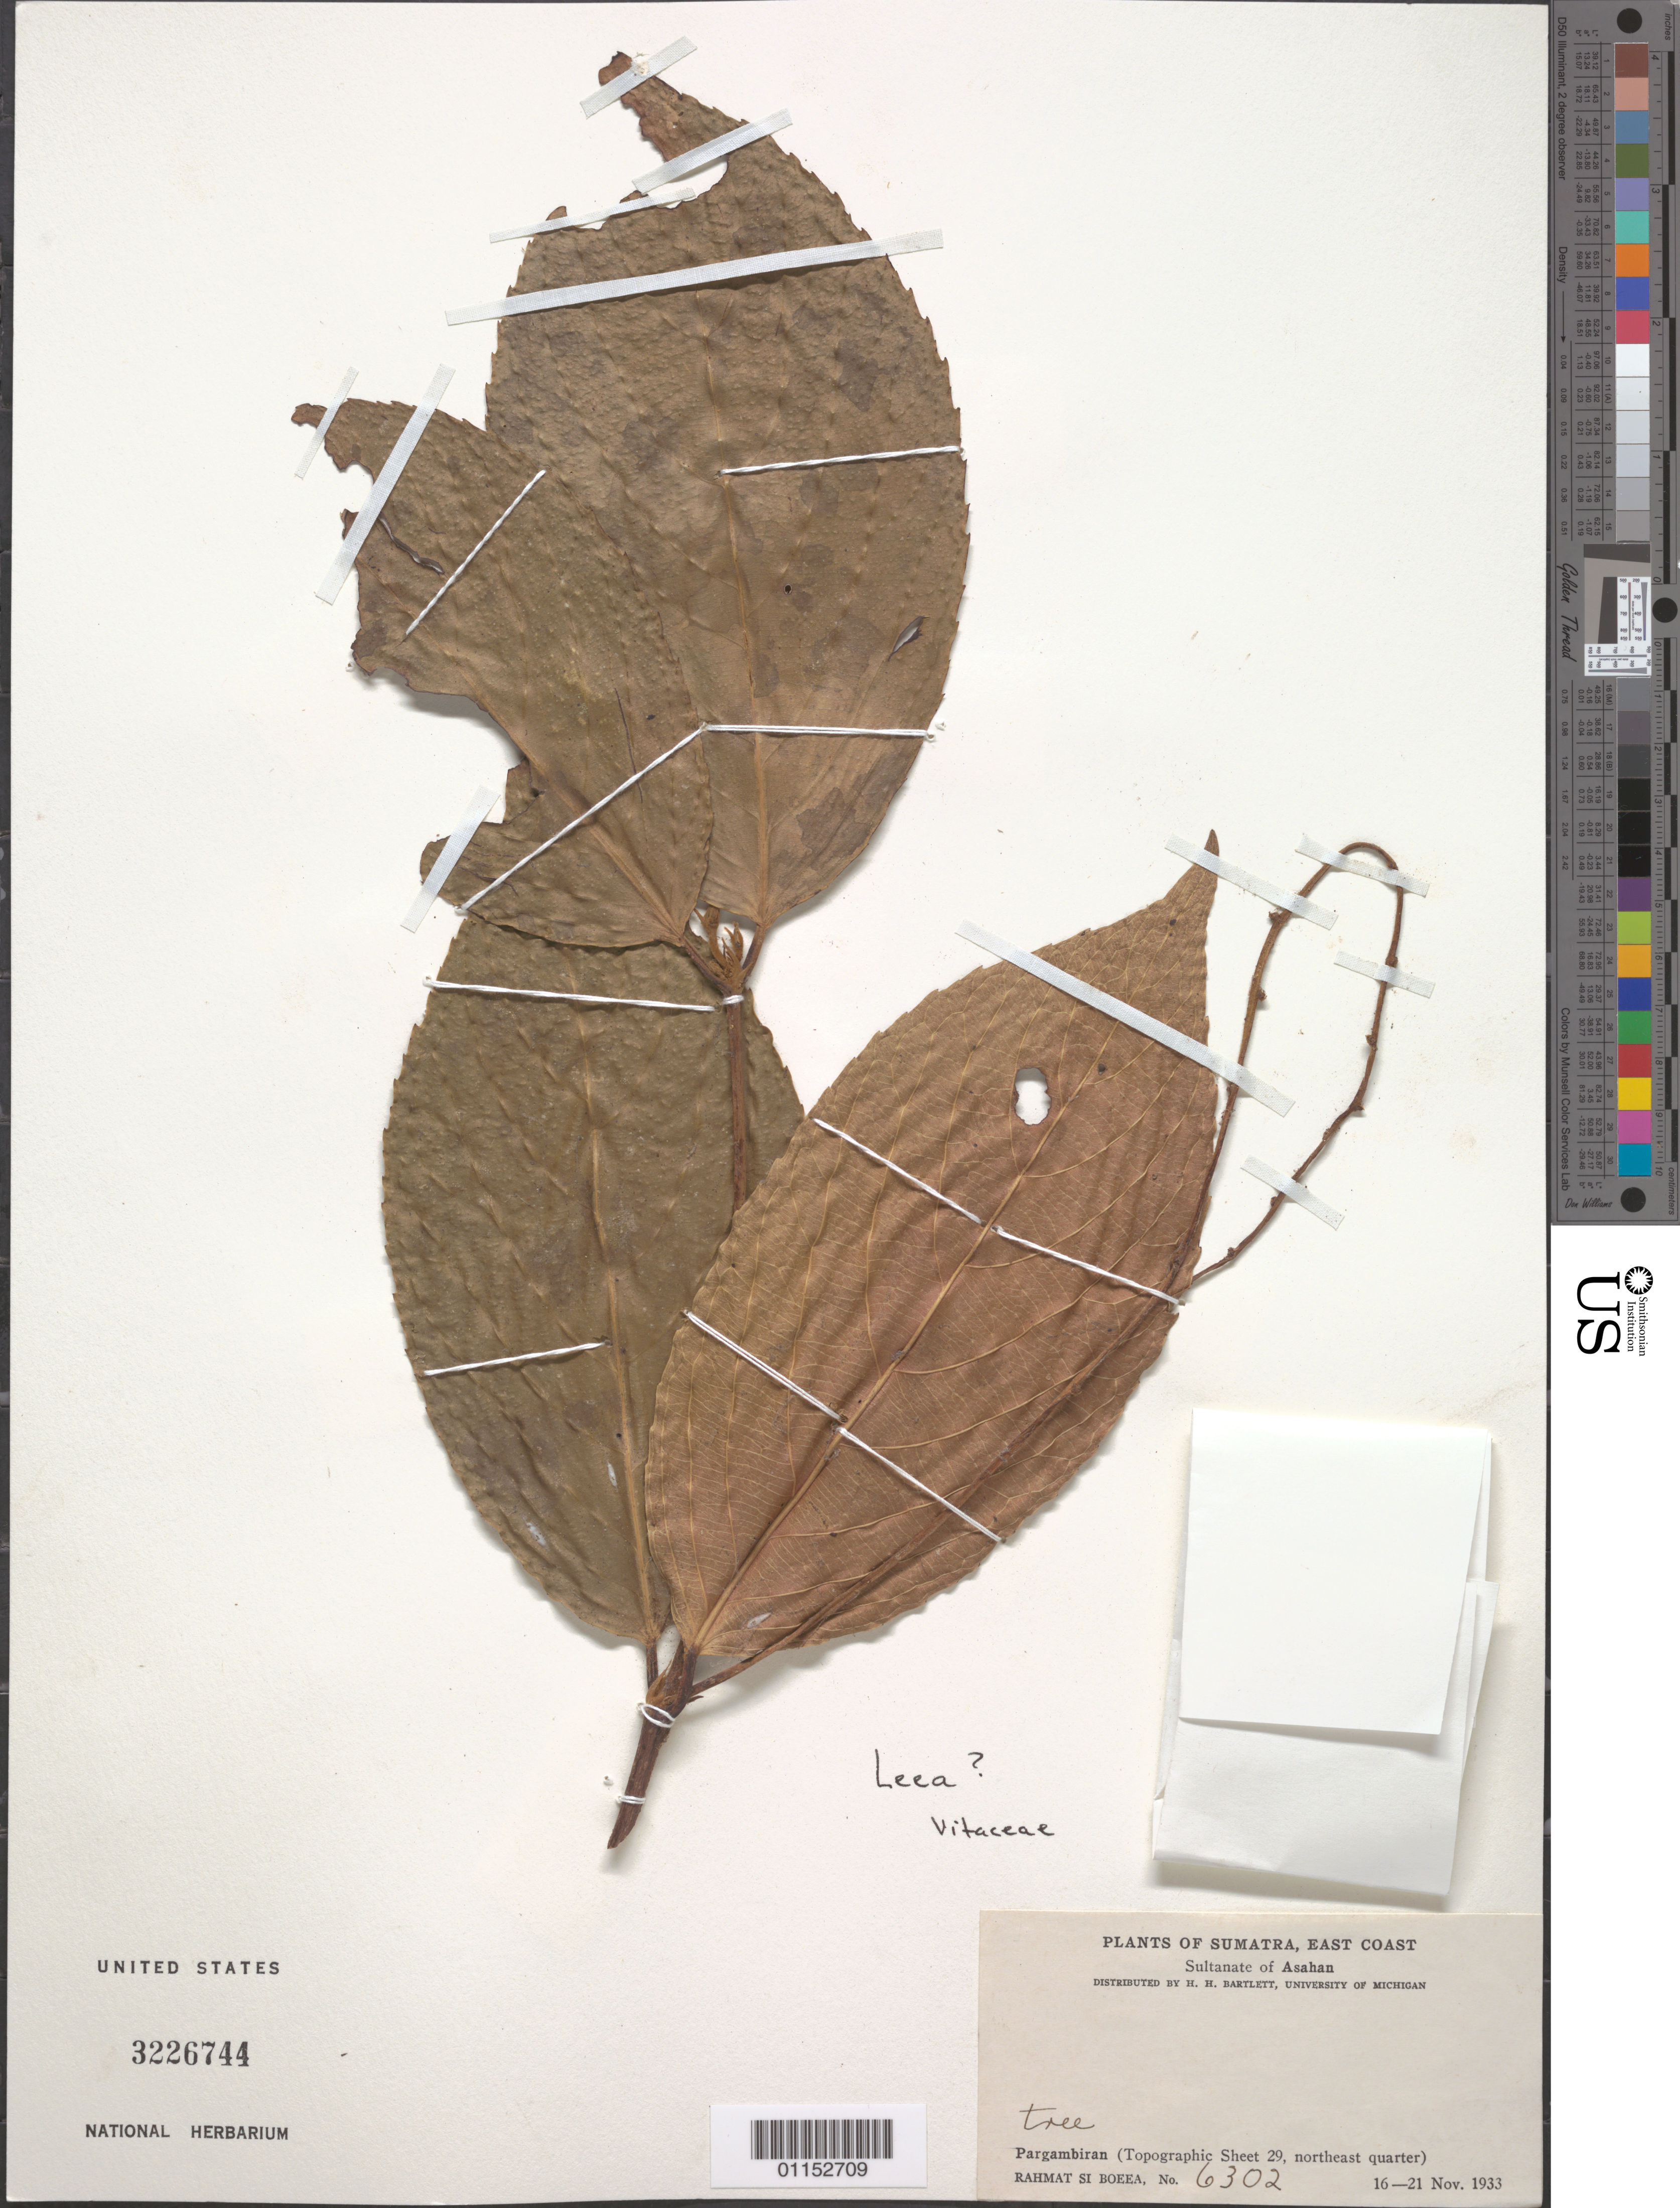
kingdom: Plantae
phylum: Tracheophyta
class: Magnoliopsida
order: Vitales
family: Vitaceae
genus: Leea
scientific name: Leea sp.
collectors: Rahmat Si Boeea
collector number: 6302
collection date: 1933-11-16/1933-11-21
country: Indonesia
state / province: Sumatra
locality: Sultanate of Asahan. Pargambiran.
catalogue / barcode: US 3226744